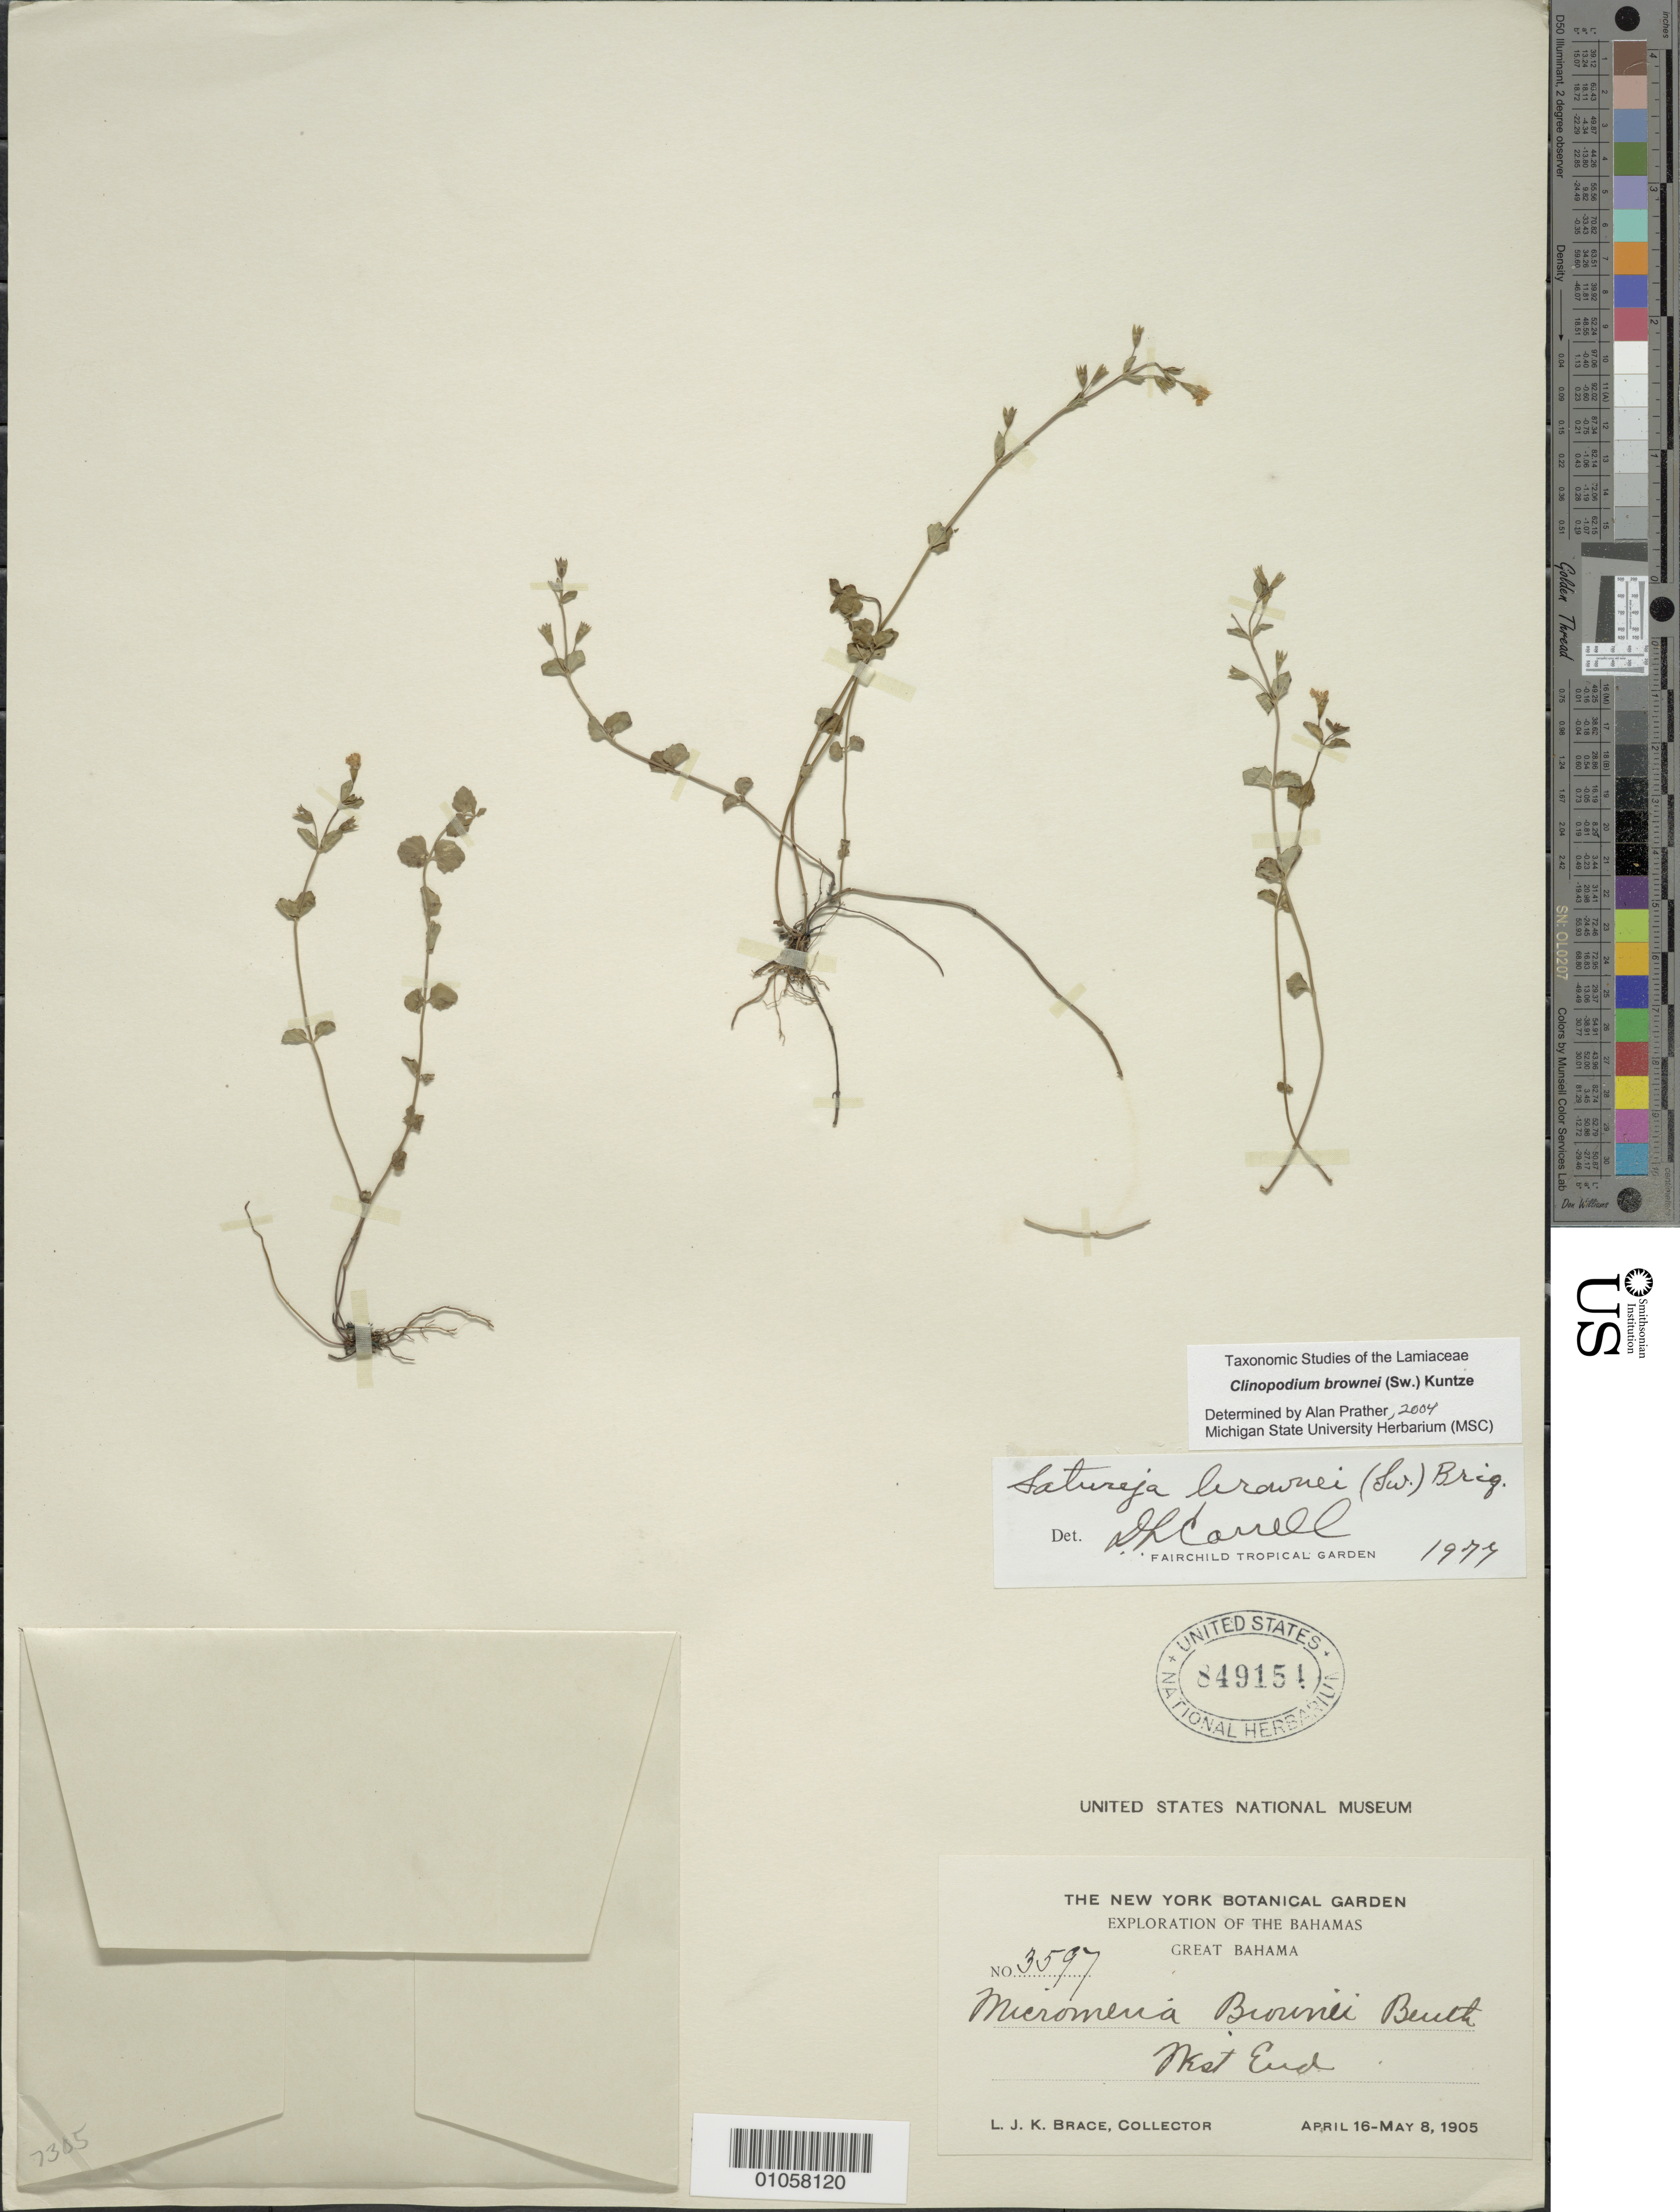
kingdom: Plantae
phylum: Tracheophyta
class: Magnoliopsida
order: Lamiales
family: Lamiaceae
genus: Clinopodium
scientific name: Clinopodium brownei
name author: (Sw.) Kuntze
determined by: Prather, L. A.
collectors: L. J. K. Brace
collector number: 3597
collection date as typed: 16 Apr 1905 to 08 May 1905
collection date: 1905-04-16/1905-05-08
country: Bahamas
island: Great Bahama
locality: West End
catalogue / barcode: US 849151